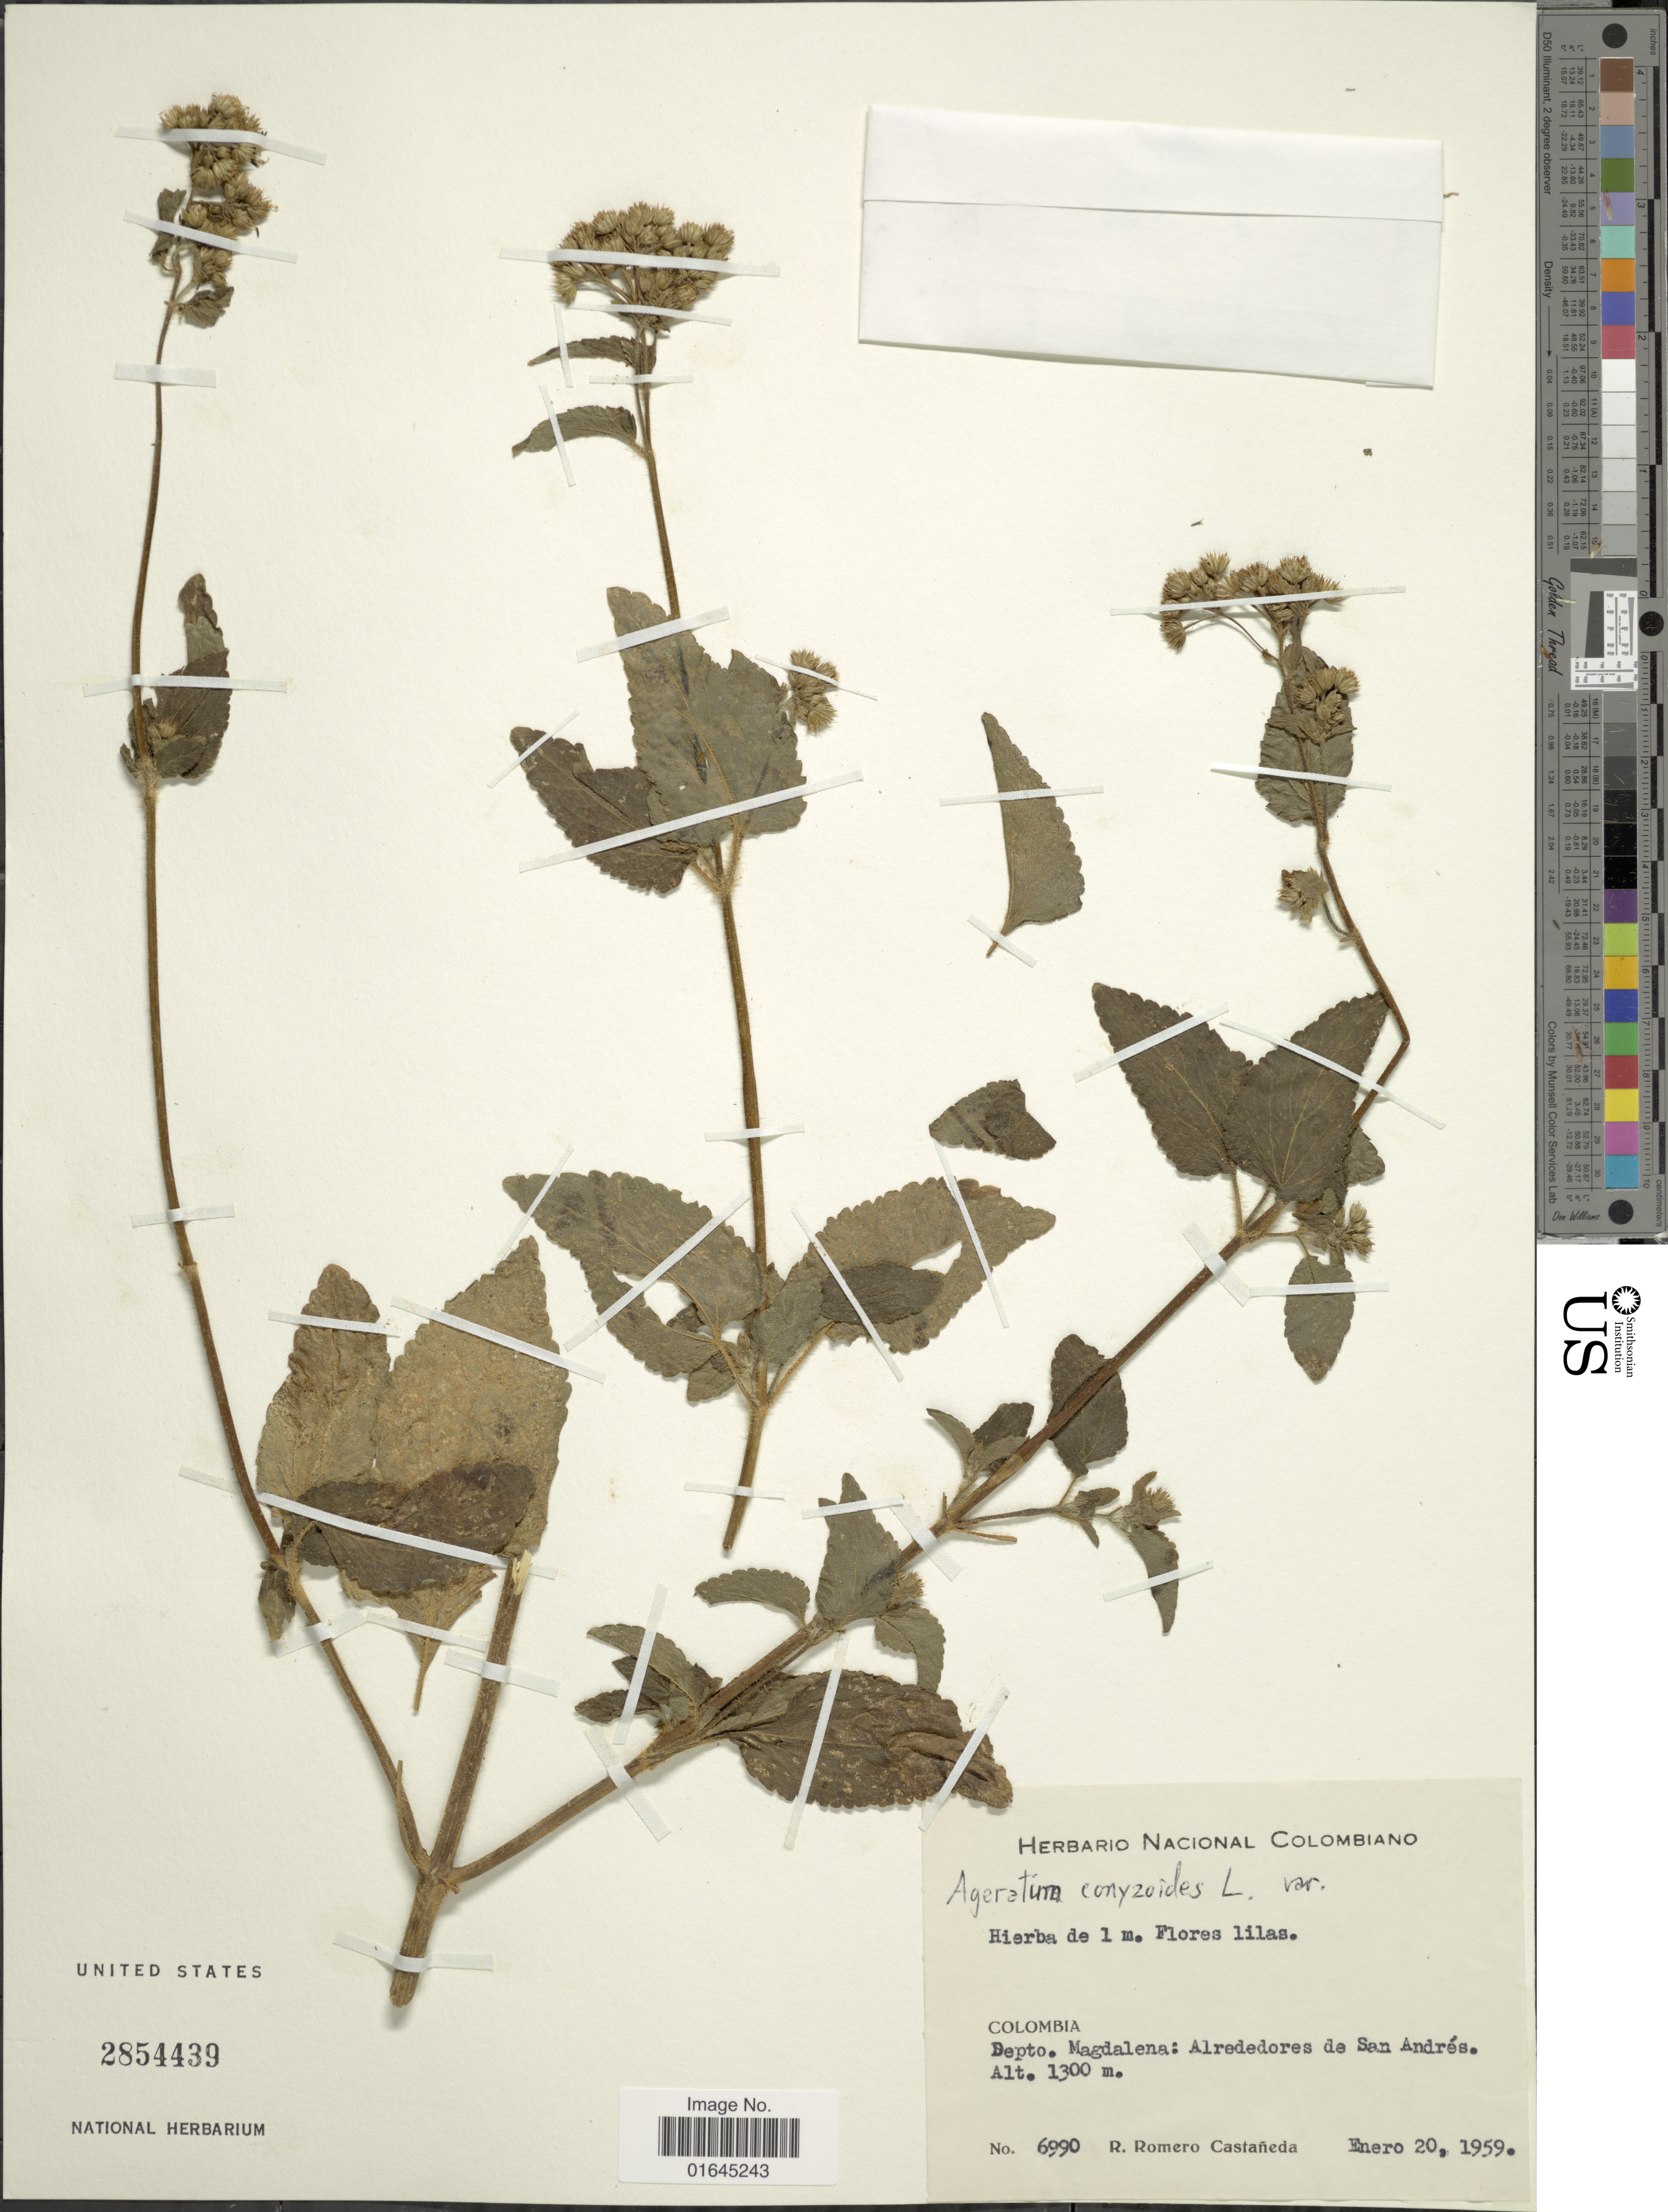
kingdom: Plantae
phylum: Tracheophyta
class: Magnoliopsida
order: Asterales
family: Asteraceae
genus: Ageratum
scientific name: Ageratum conyzoides subsp. conyzoides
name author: L.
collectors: R. Romero Castañeda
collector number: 6990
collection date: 1959-01-20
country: Colombia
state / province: Magdalena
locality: Depto. Magdalena: Alrededores de San Andrés.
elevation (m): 1300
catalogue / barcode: US 2854439